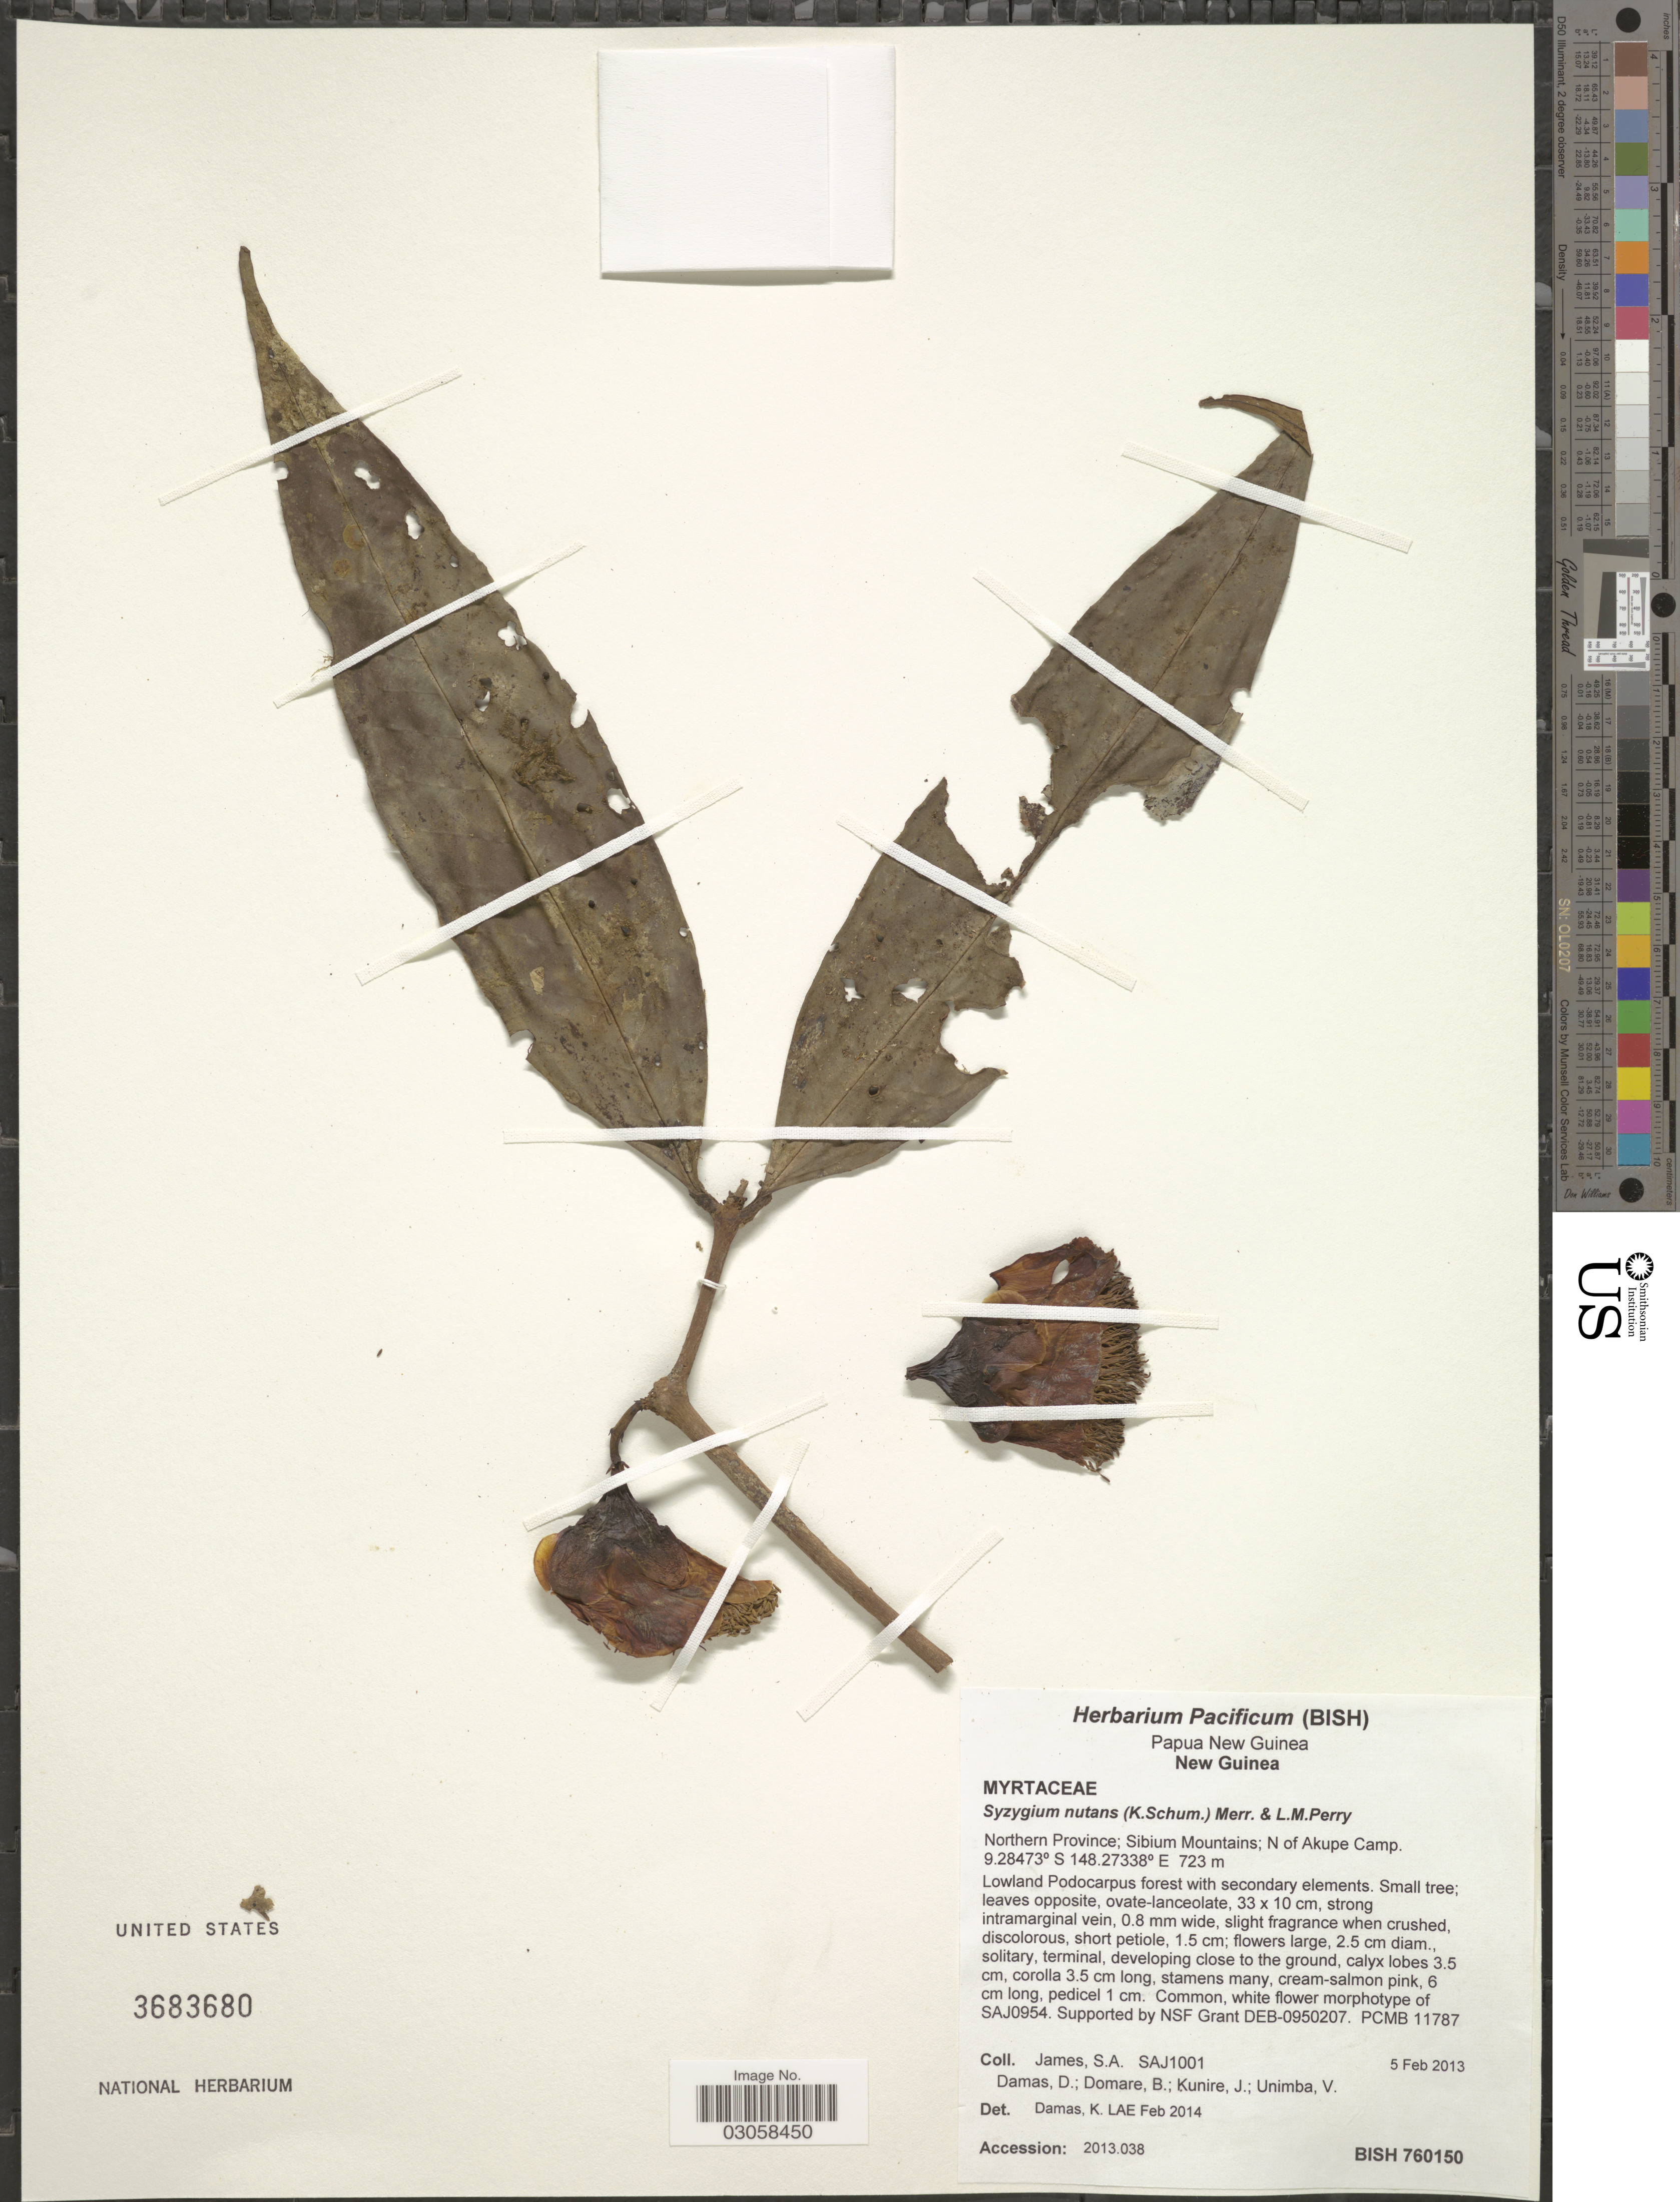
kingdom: Plantae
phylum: Tracheophyta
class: Magnoliopsida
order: Myrtales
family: Myrtaceae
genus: Syzygium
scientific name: Syzygium nutans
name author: (K. Schum.) Merr. & L.M. Perry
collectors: S. James, D. Damas, B. Domare, J. Kunire & V. Unimba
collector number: SAJ1001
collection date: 2013-02-05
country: Papua New Guinea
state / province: Northern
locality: New Guinea. Sibium Mountains; N of Akupe Camp.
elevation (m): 723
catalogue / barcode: US 3683680